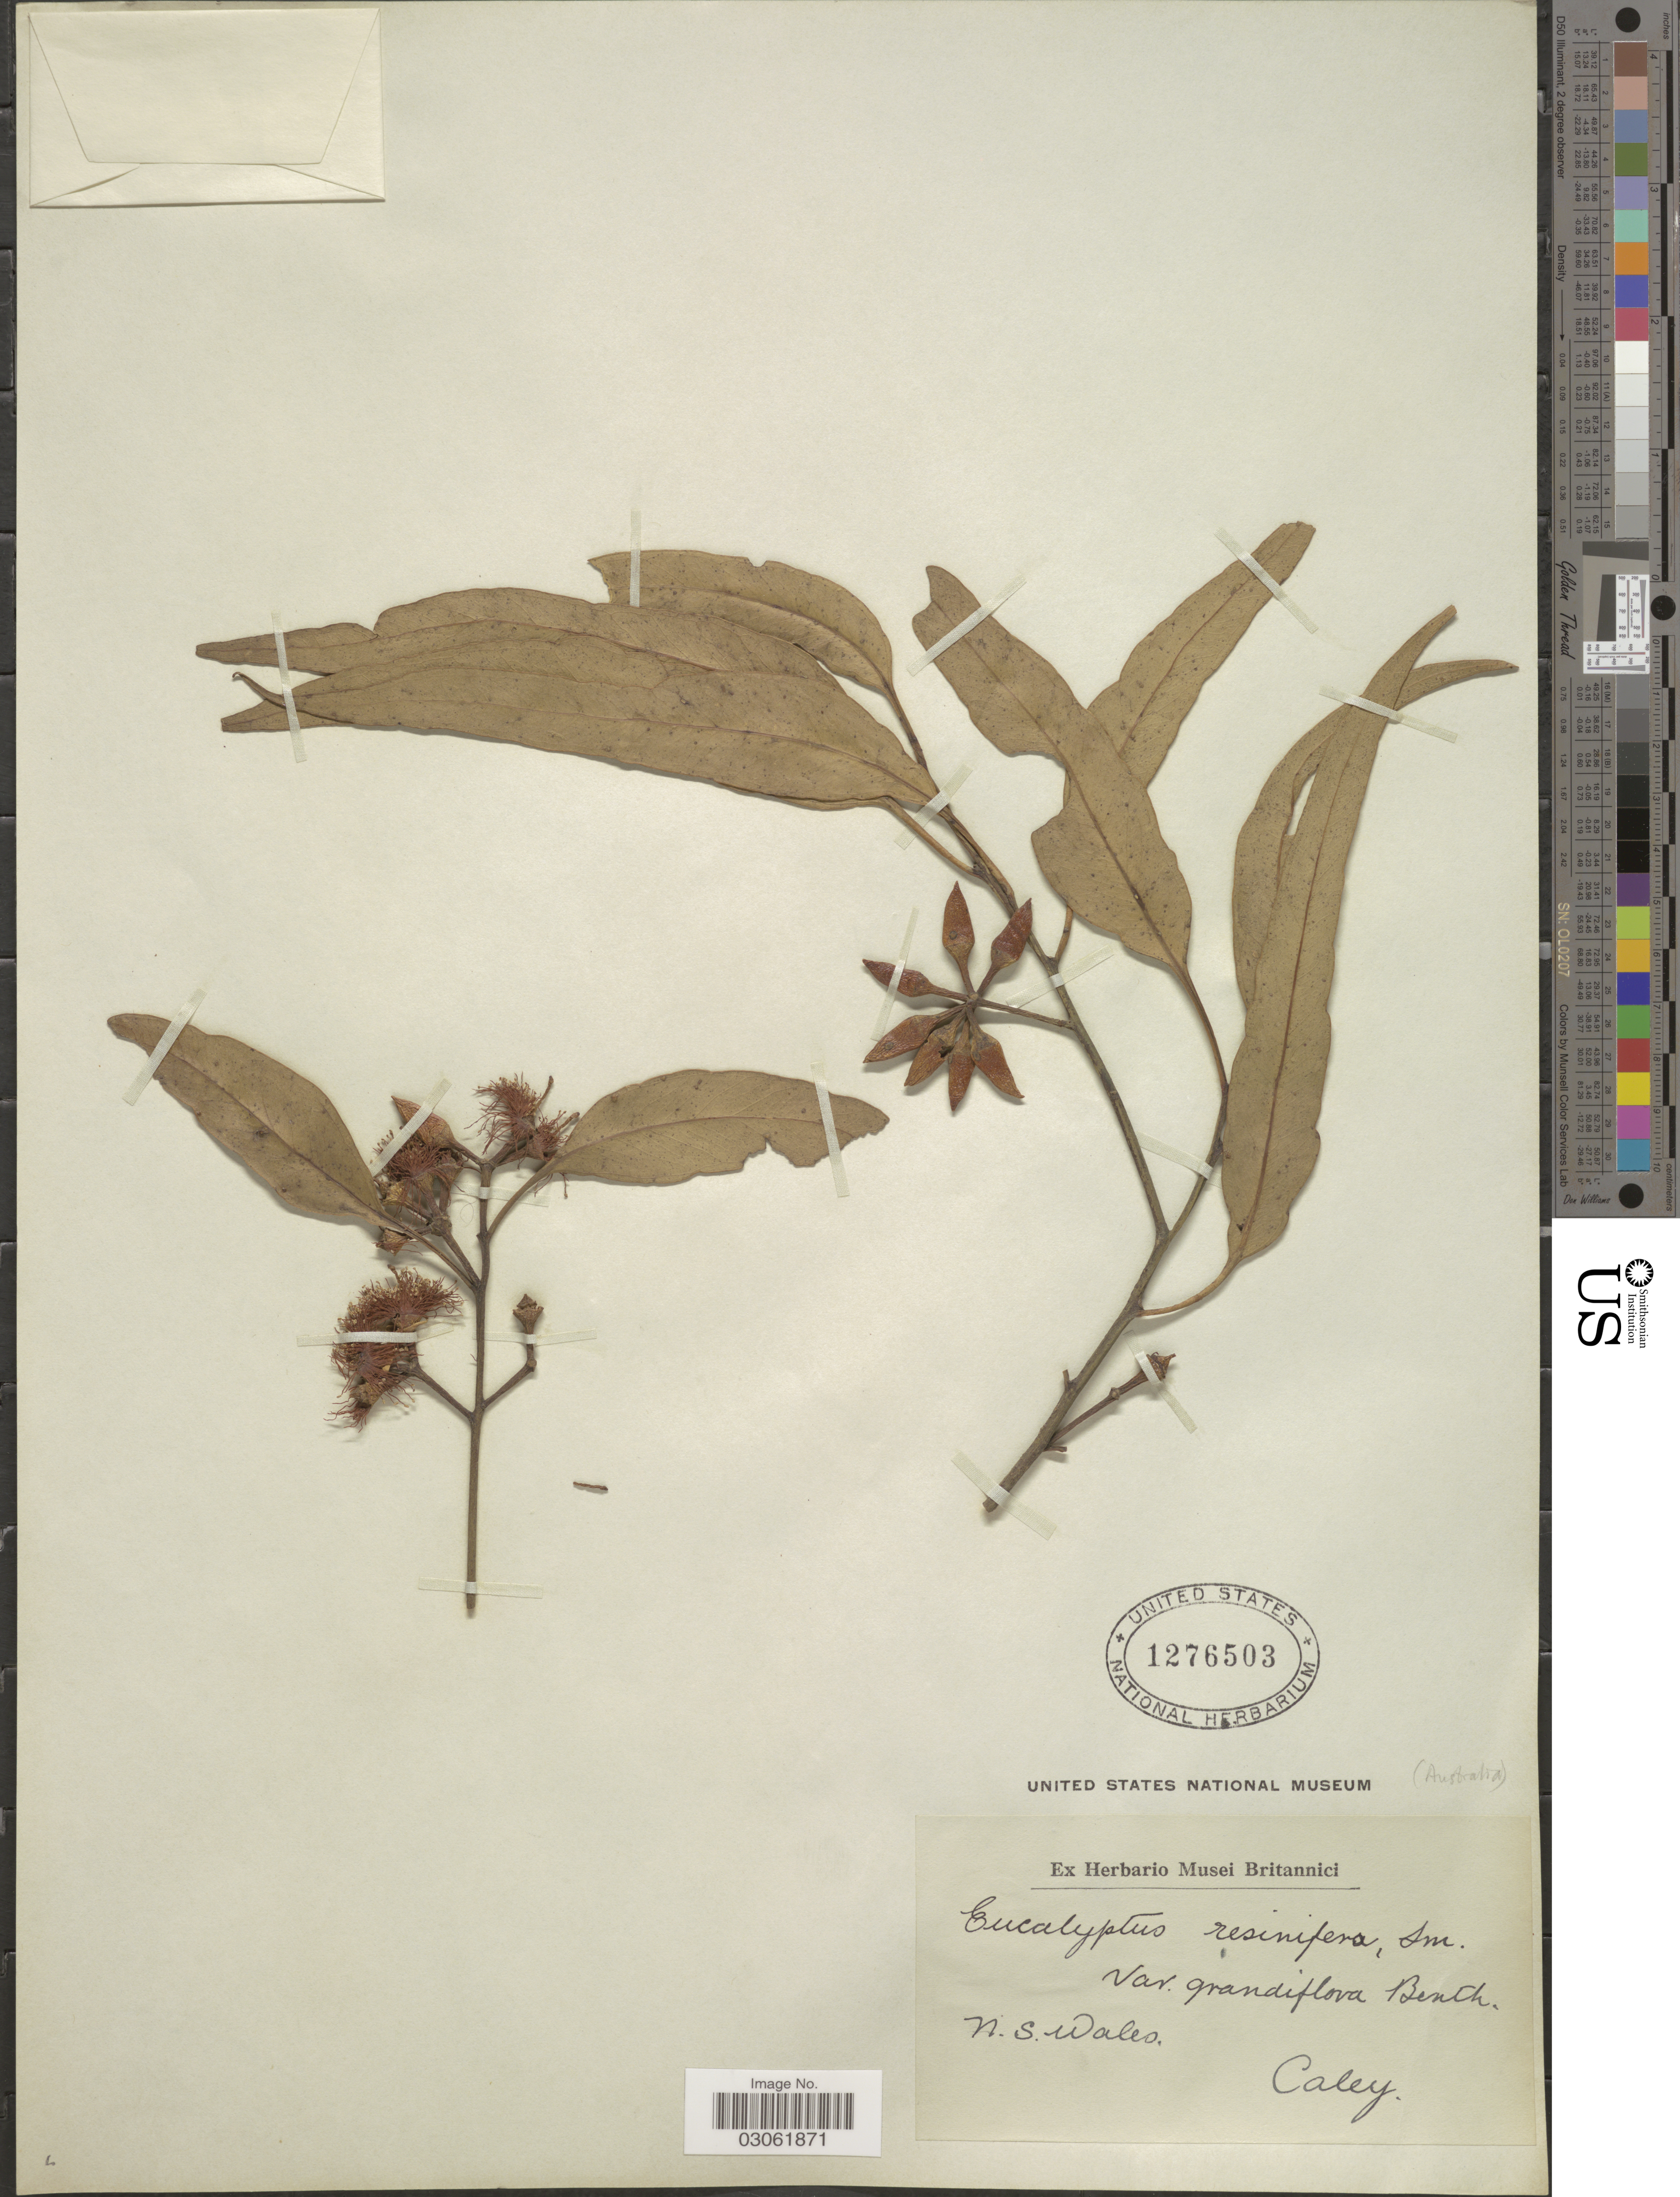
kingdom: Plantae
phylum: Tracheophyta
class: Magnoliopsida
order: Myrtales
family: Myrtaceae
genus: Eucalyptus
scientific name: Eucalyptus resinifera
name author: J. White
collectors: -. Caley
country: Australia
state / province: New South Wales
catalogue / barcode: US 1276503